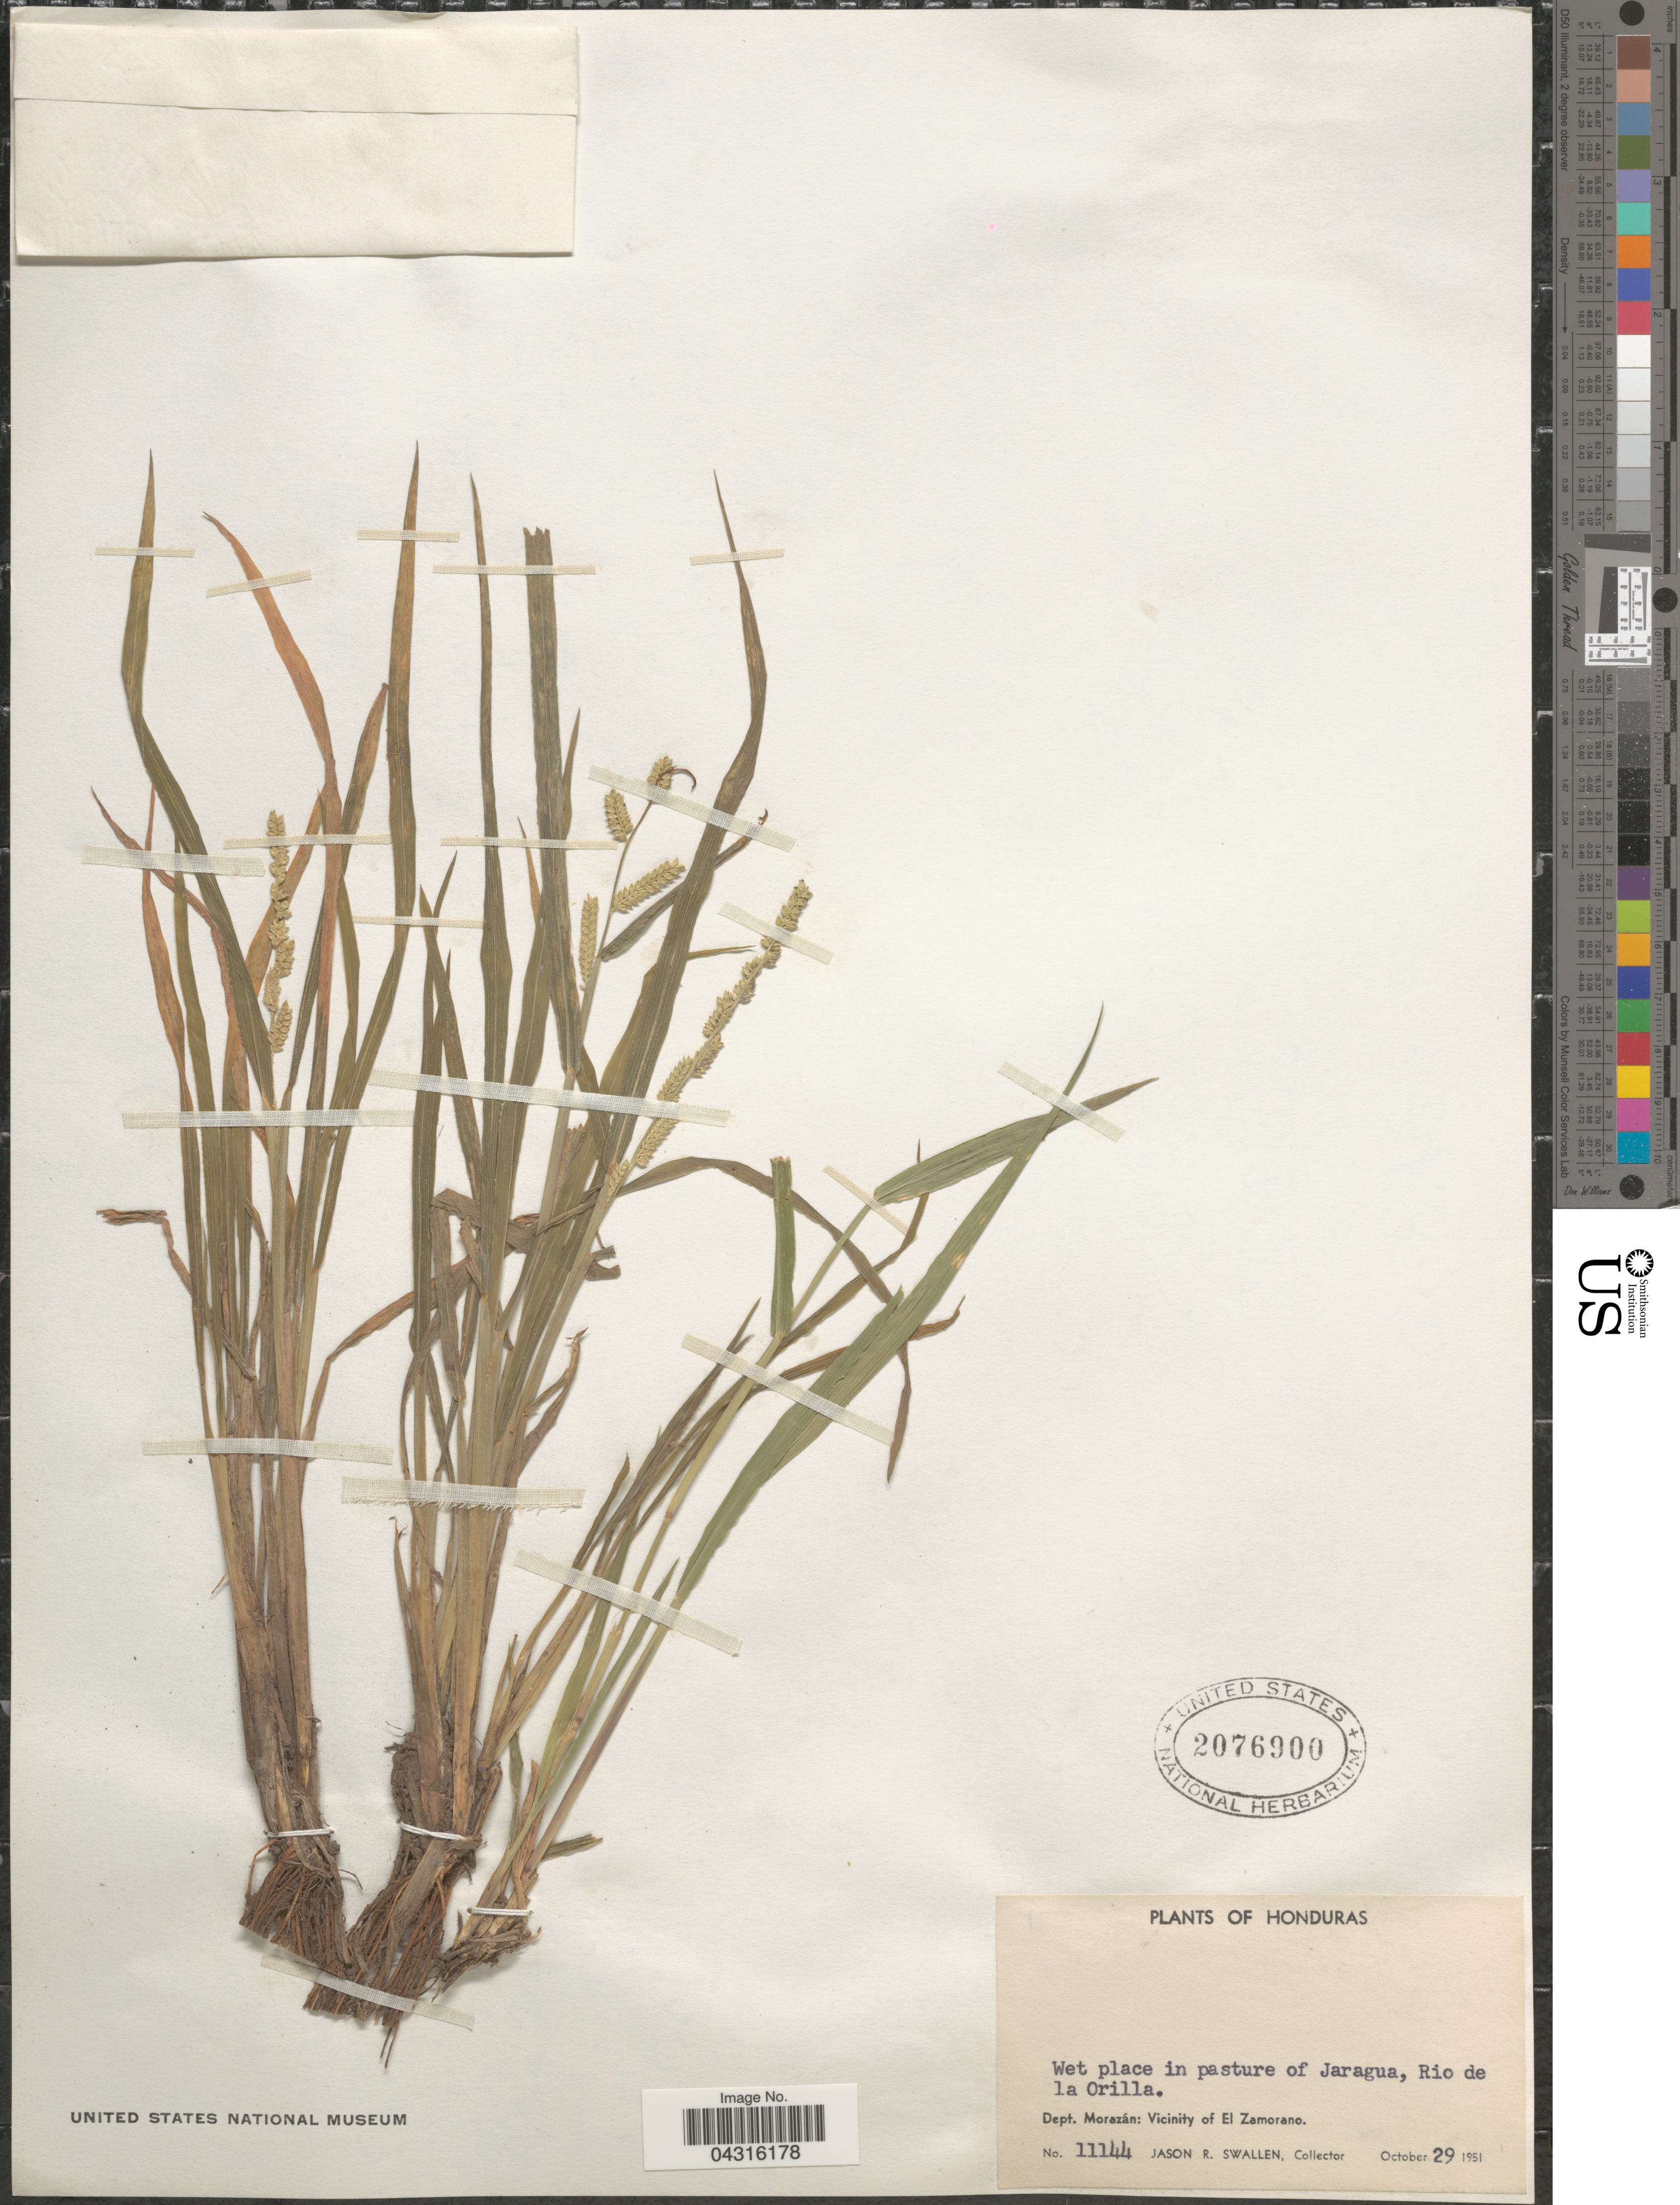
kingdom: Plantae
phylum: Tracheophyta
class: Liliopsida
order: Poales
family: Poaceae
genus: Echinochloa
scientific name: Echinochloa colona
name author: (L.) Link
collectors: J. R. Swallen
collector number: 11144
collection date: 1951-10-29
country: Honduras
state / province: Fco. Morazán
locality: Wet place in pasture of Jaragua, Rio de la Orilla. Dept. Morazán: Vicinity of El Zamorano.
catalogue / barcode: US 2076900